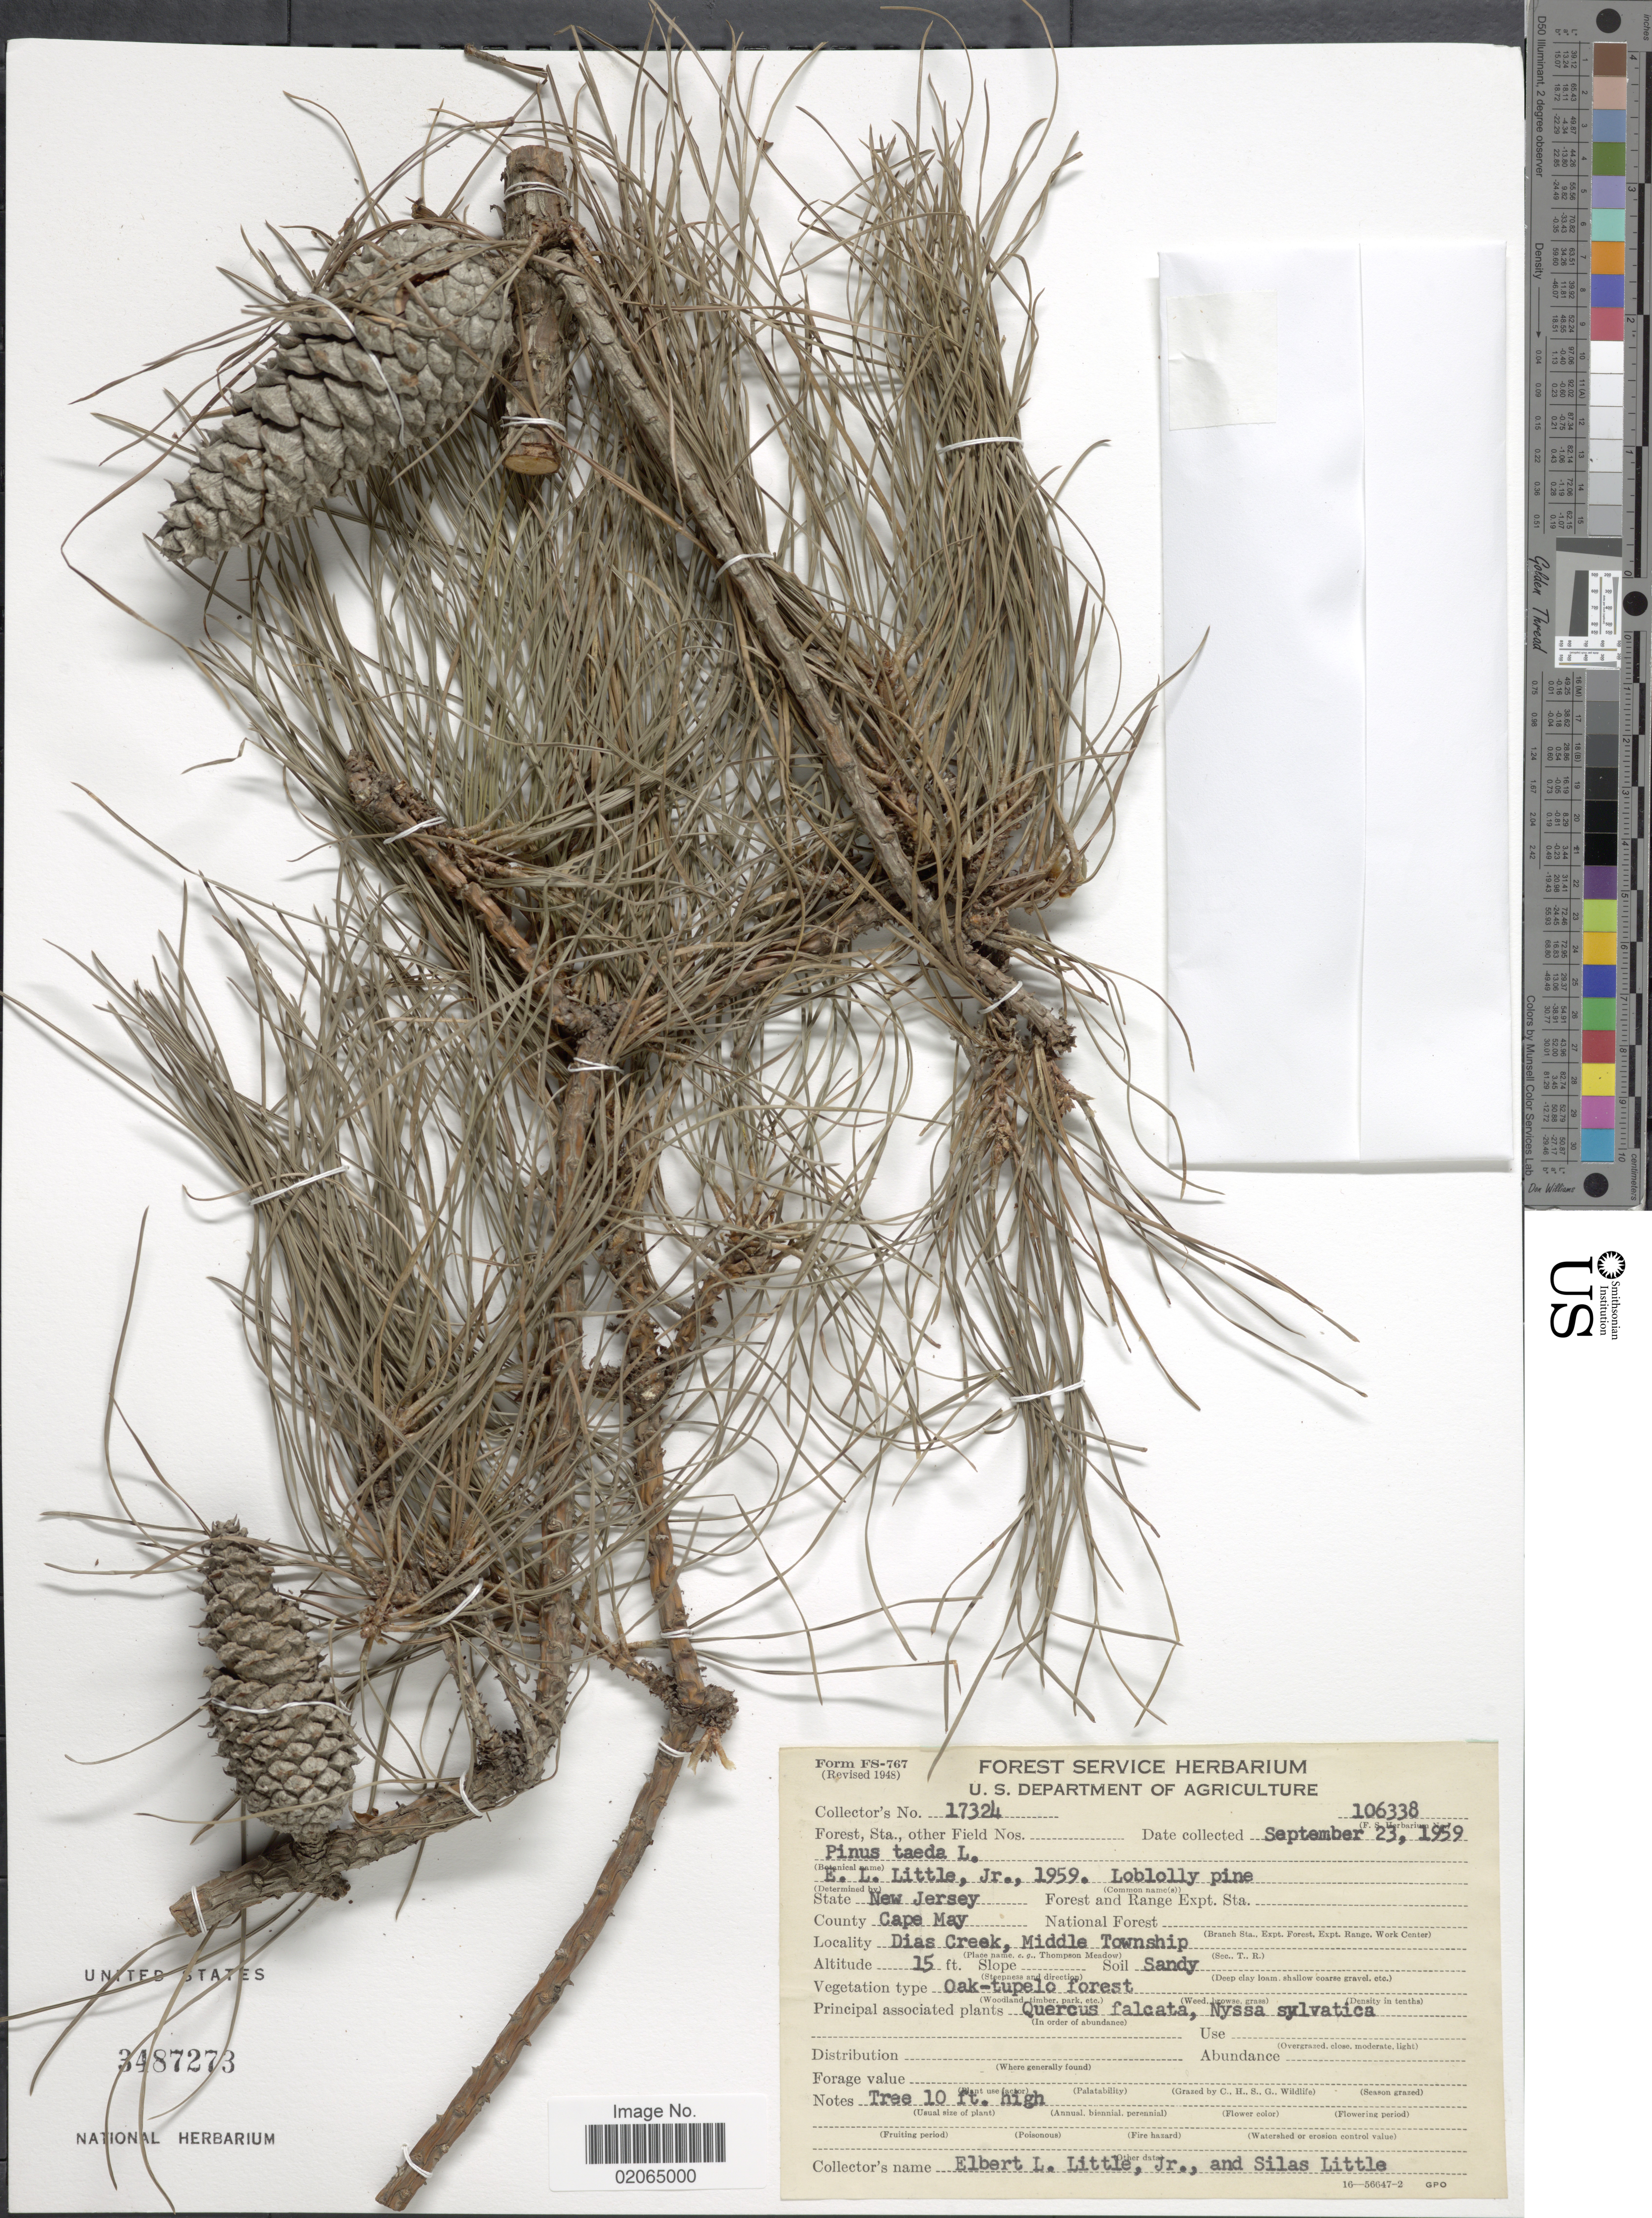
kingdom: Plantae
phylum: Tracheophyta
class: Pinopsida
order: Pinales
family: Pinaceae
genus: Pinus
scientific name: Pinus taeda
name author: L.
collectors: E. L. Little & S. Little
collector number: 17324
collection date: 1959-09-23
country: United States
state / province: New Jersey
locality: County Cape May, Dias Creek, Middle Township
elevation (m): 5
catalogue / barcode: US 3487273